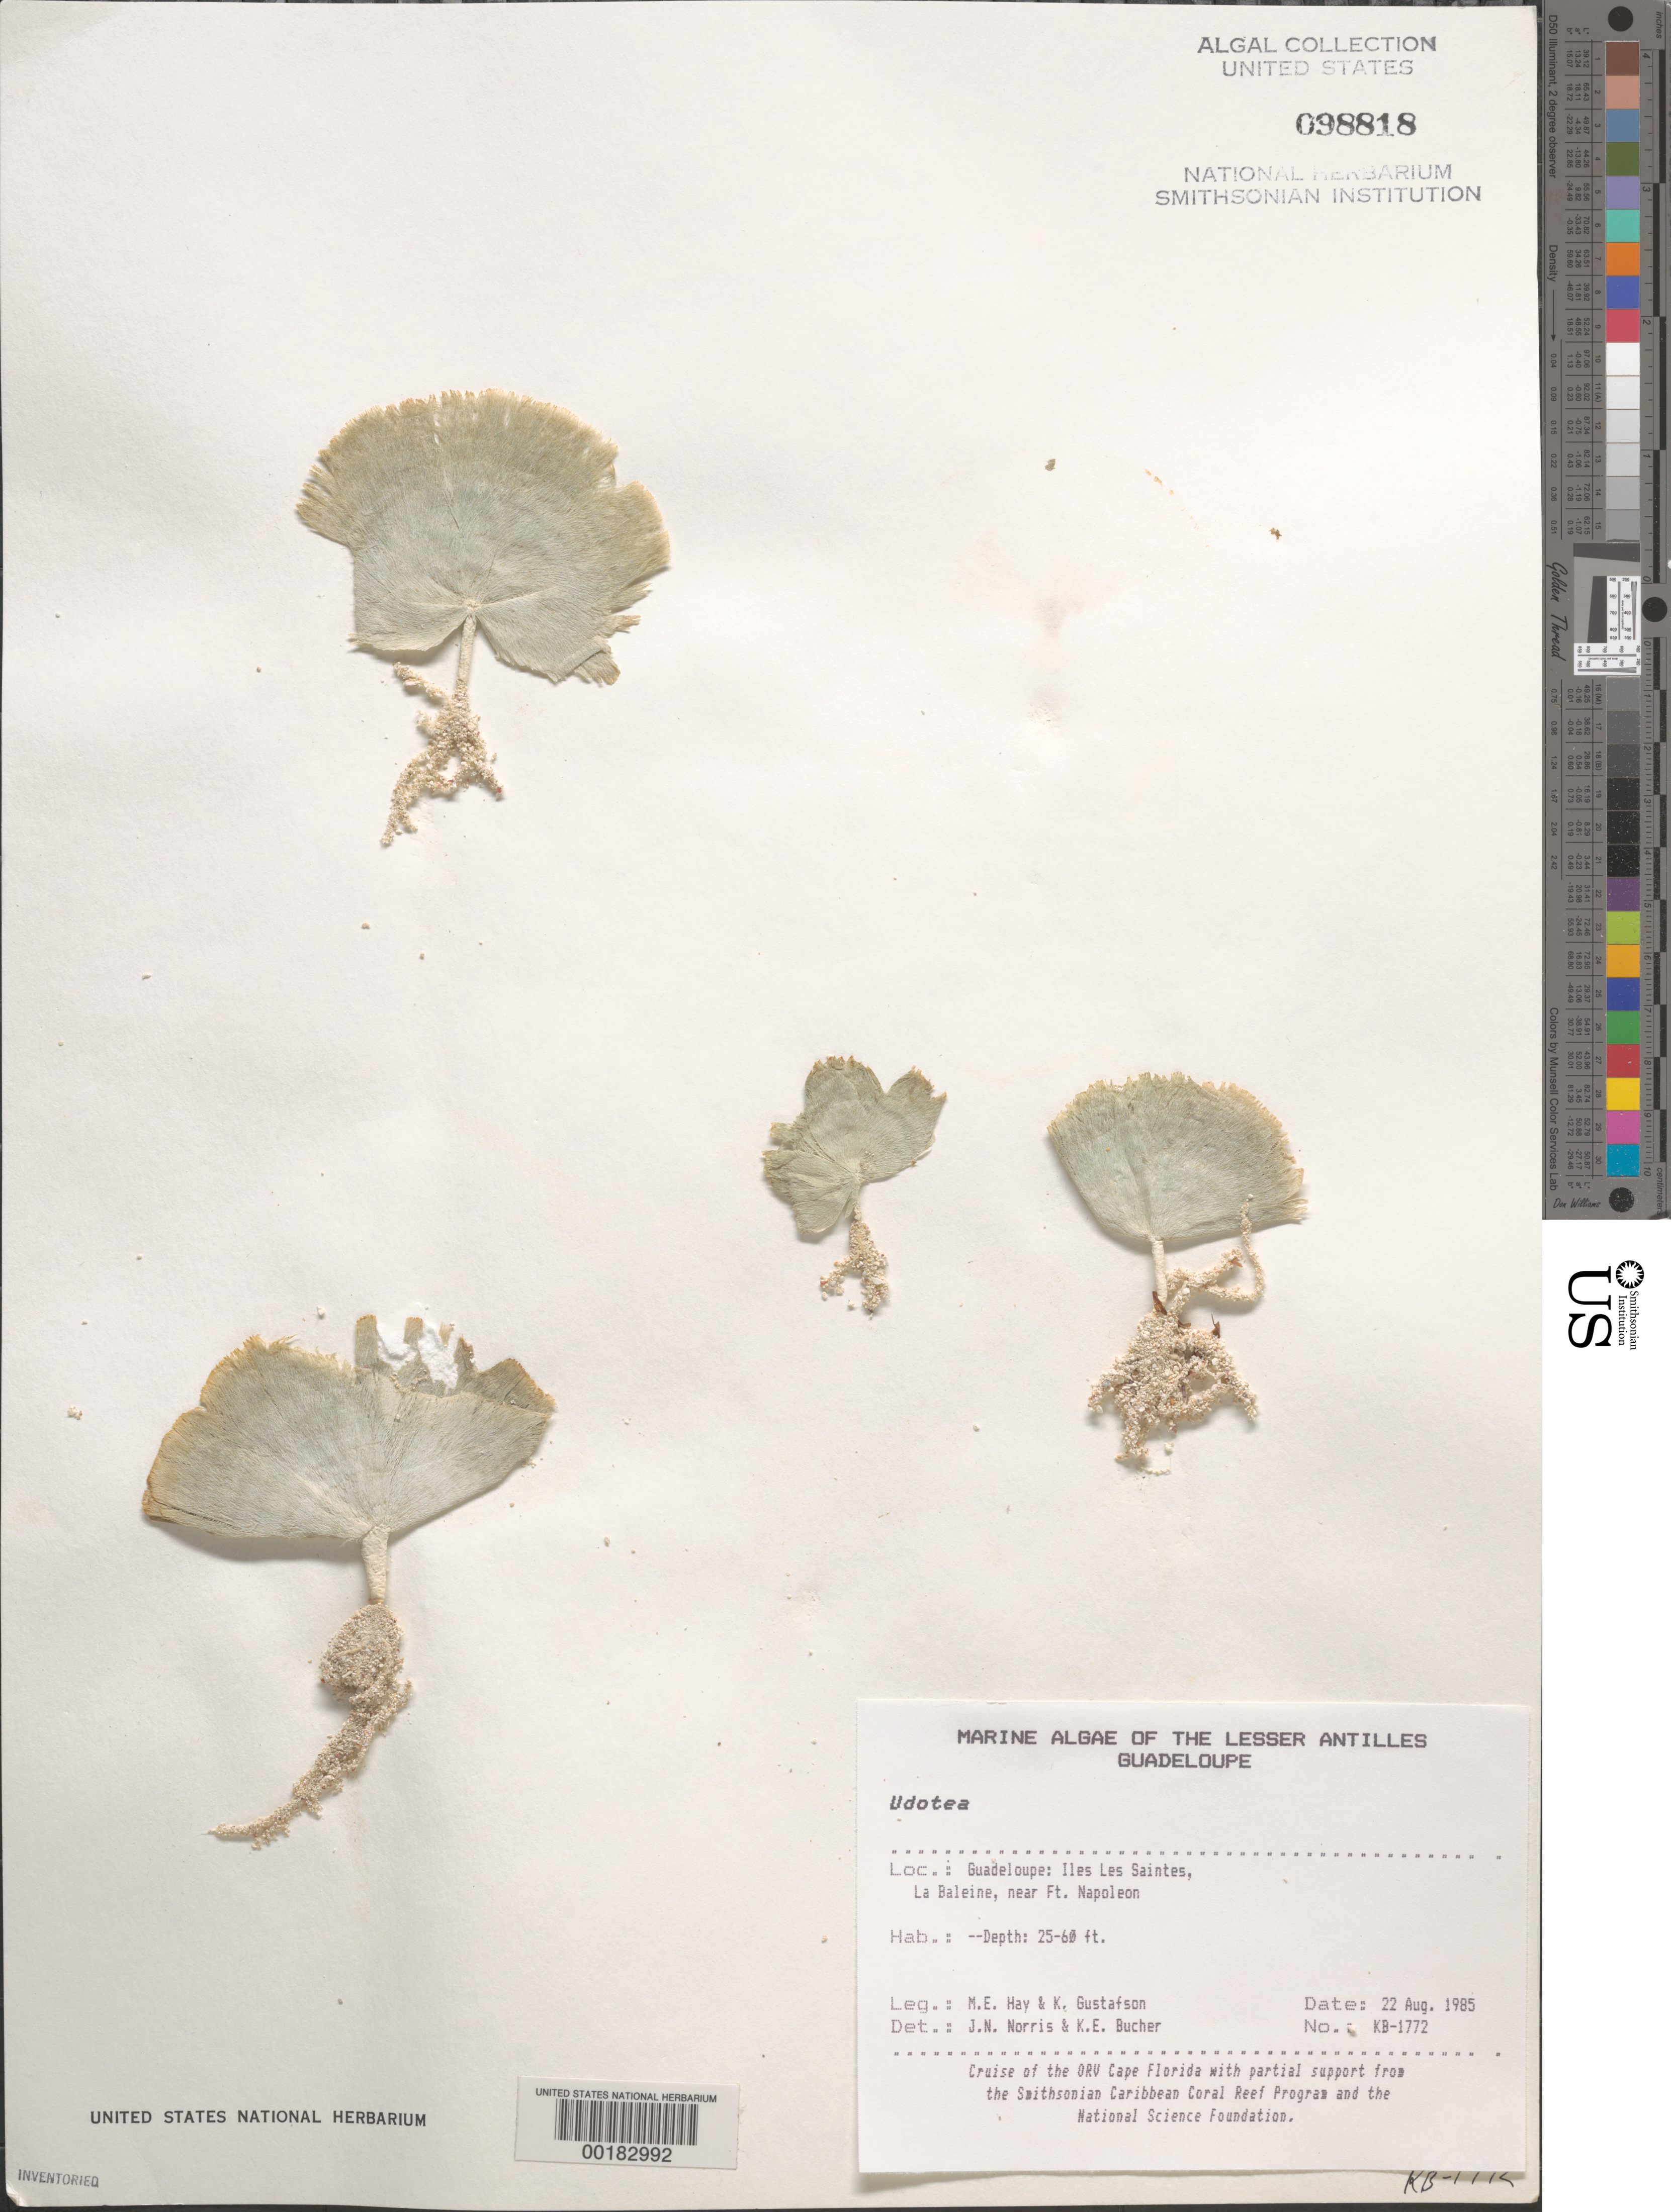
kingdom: Plantae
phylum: Chlorophyta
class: Ulvophyceae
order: Bryopsidales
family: Udoteaceae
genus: Udotea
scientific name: Udotea sp.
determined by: Norris, J. N.; Bucher, K. E.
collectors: M. E. Hay & K. Gustafson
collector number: KB-1772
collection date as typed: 22 Aug 1985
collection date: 1985-08-22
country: Guadeloupe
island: Iles des Saintes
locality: La Baleine, near Fort Napoleon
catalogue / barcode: US 98818